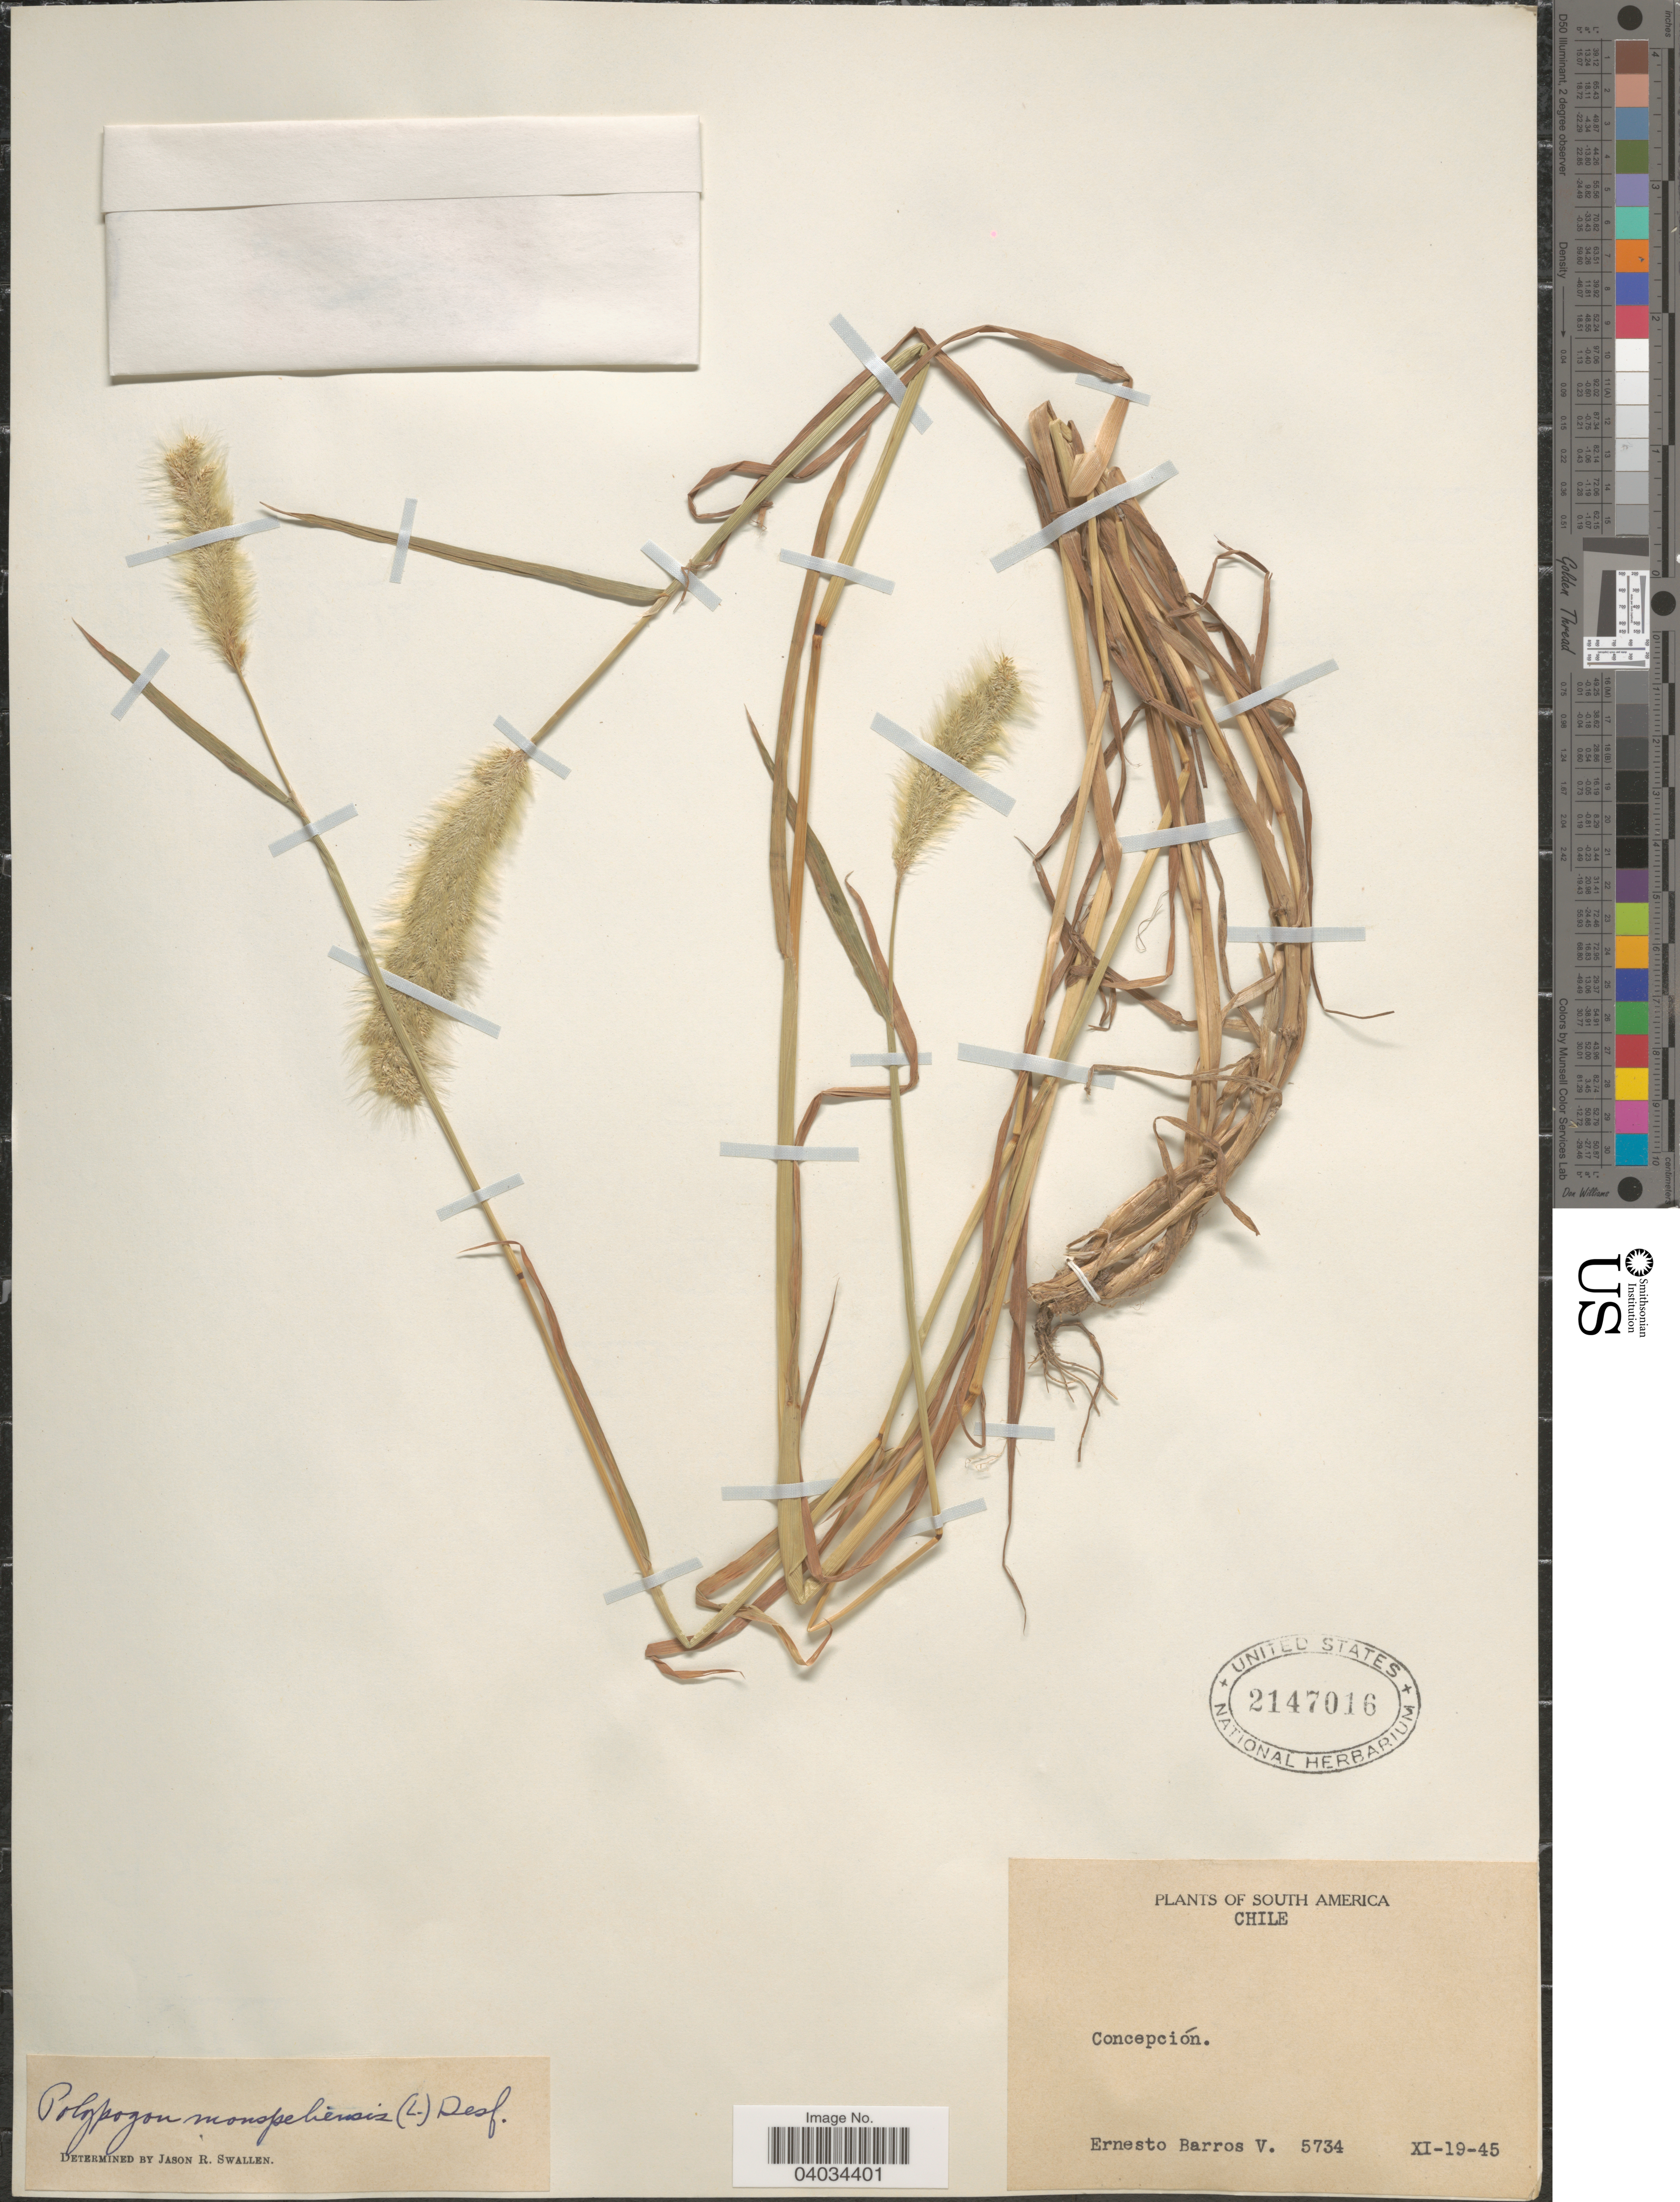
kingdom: Plantae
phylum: Tracheophyta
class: Liliopsida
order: Poales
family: Poaceae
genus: Polypogon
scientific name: Polypogon monspeliensis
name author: (L.) Desf.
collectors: E. Barros V.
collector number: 5734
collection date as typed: Transcribed d/m/y: 19/11/45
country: Chile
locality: Concepción.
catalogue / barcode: US 2147016